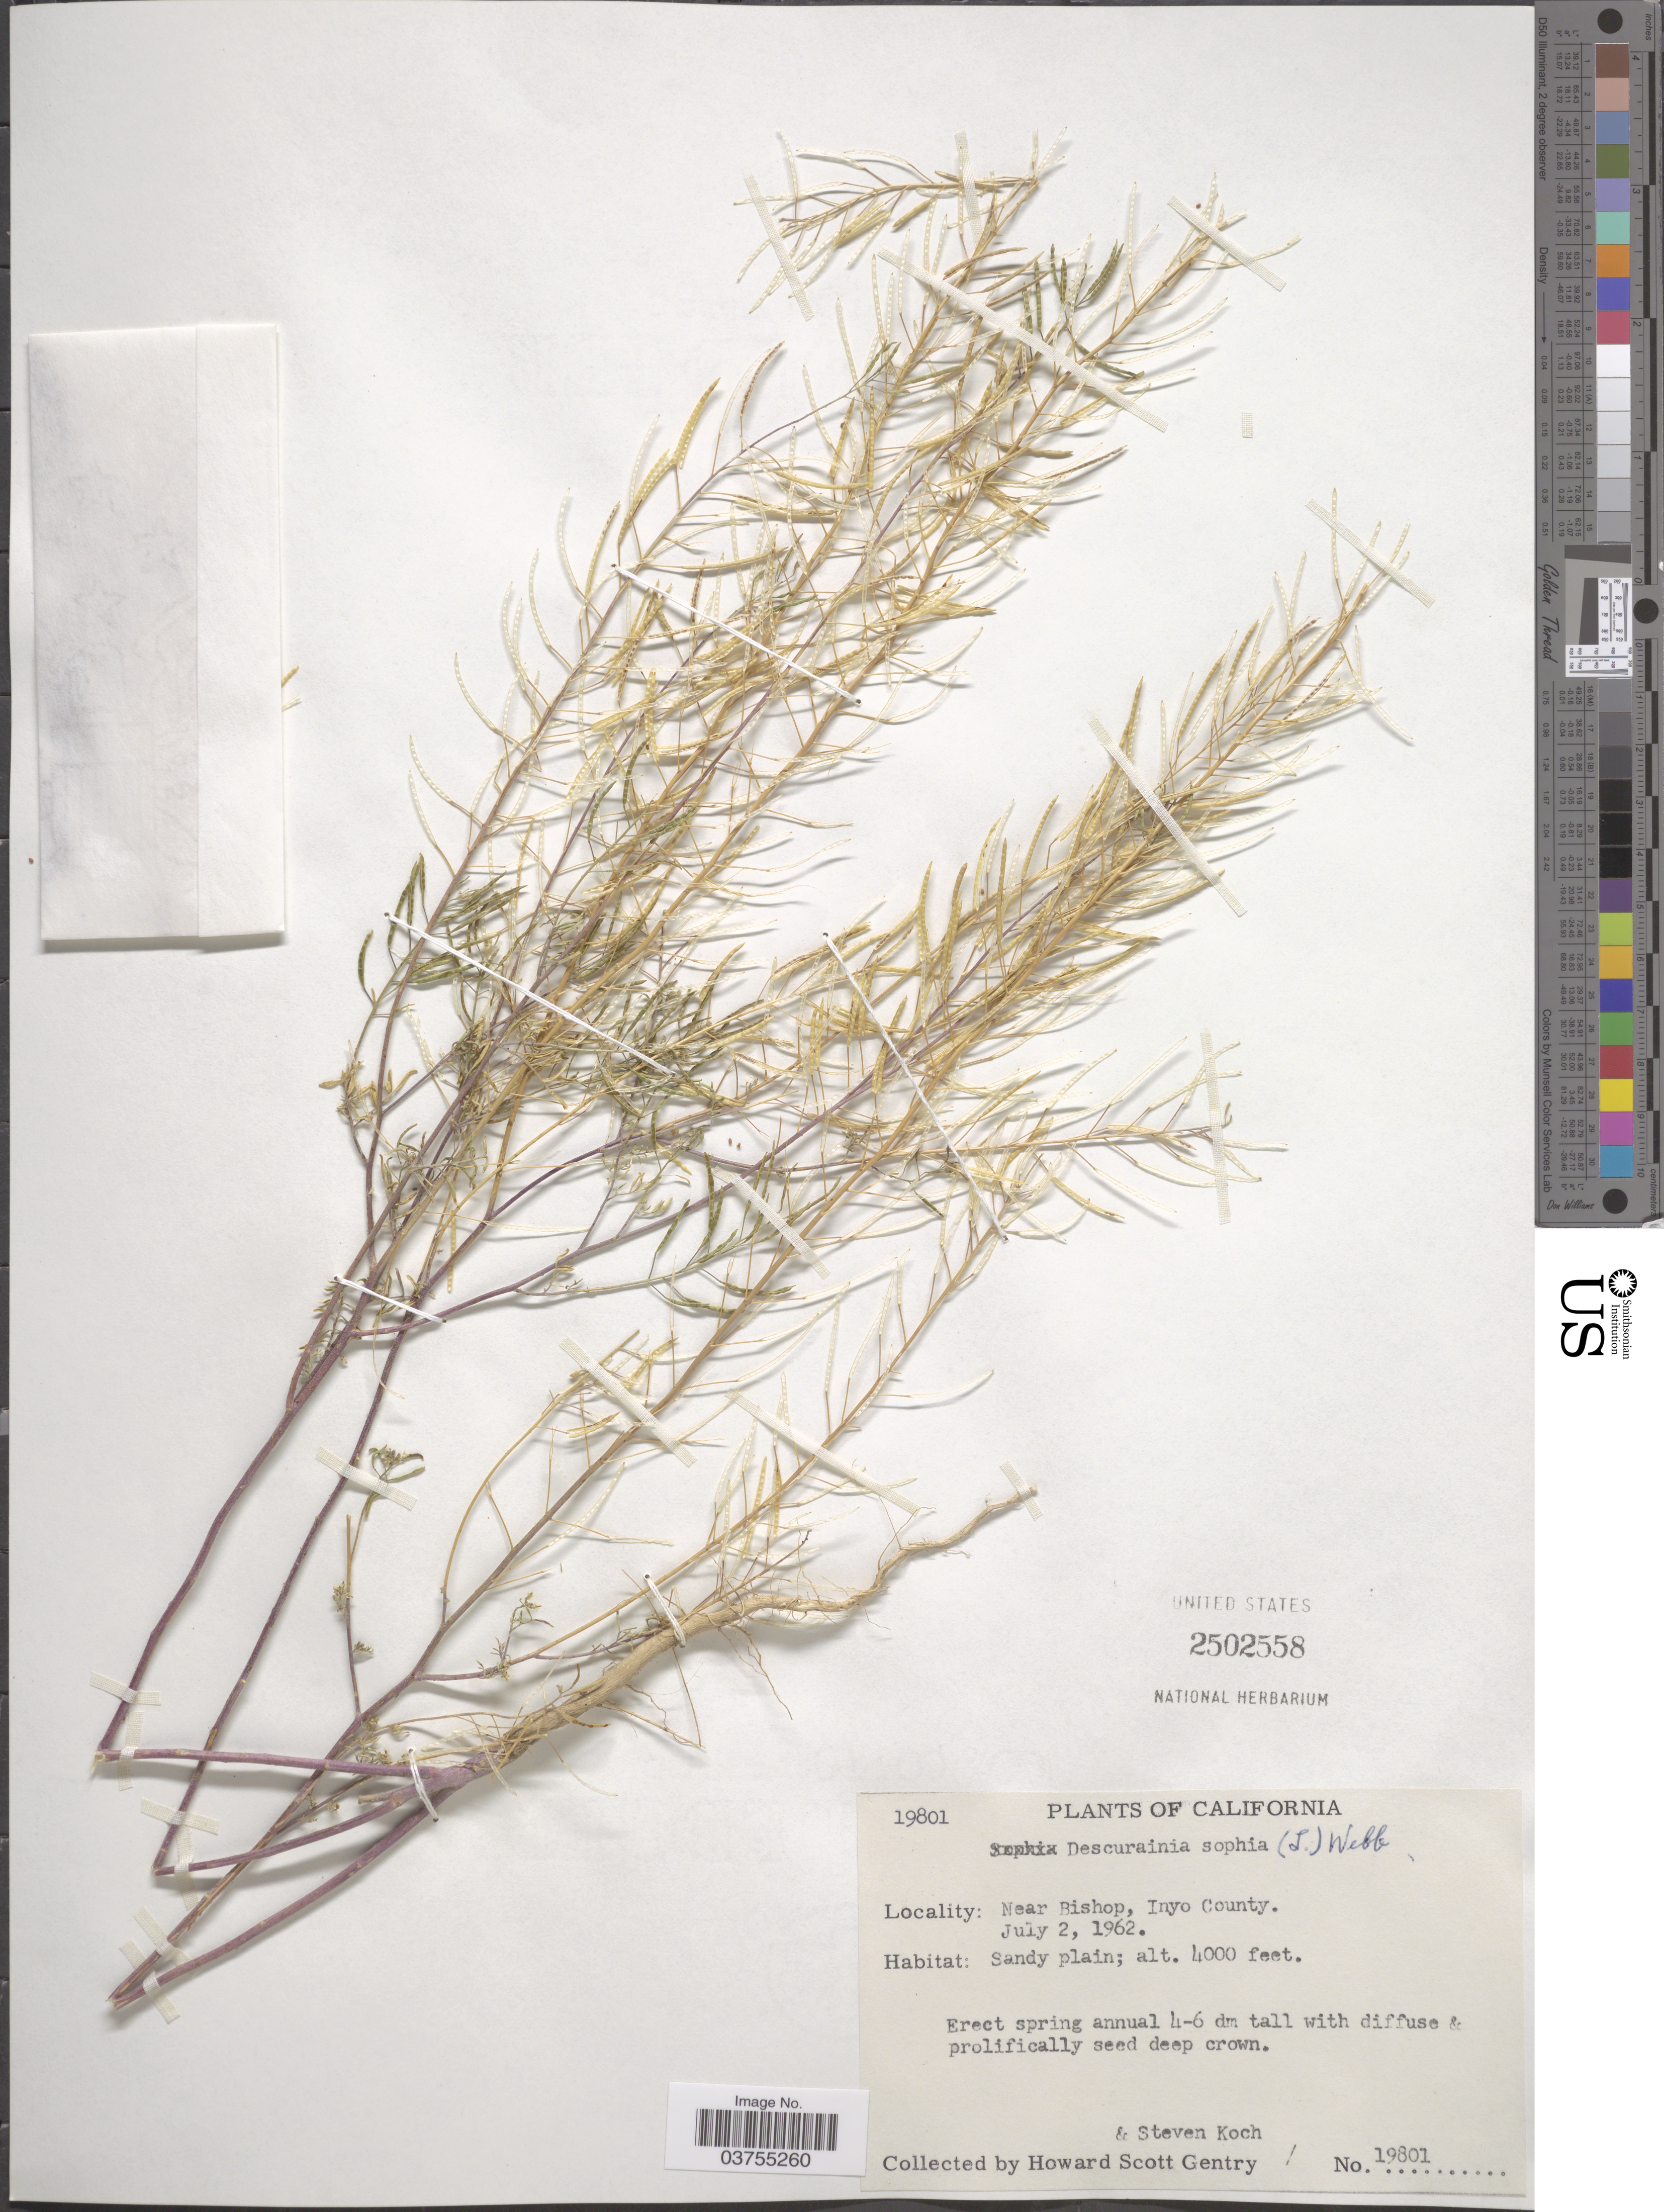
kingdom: Plantae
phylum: Tracheophyta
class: Magnoliopsida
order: Brassicales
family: Brassicaceae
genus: Descurainia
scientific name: Descurainia sophia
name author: (L.) Webb ex Prantl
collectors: H. S. Gentry & S. Koch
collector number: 19801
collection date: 1962-07-02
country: United States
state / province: California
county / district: Inyo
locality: Near Bishop, Inyo County.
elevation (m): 1219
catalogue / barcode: US 2502558